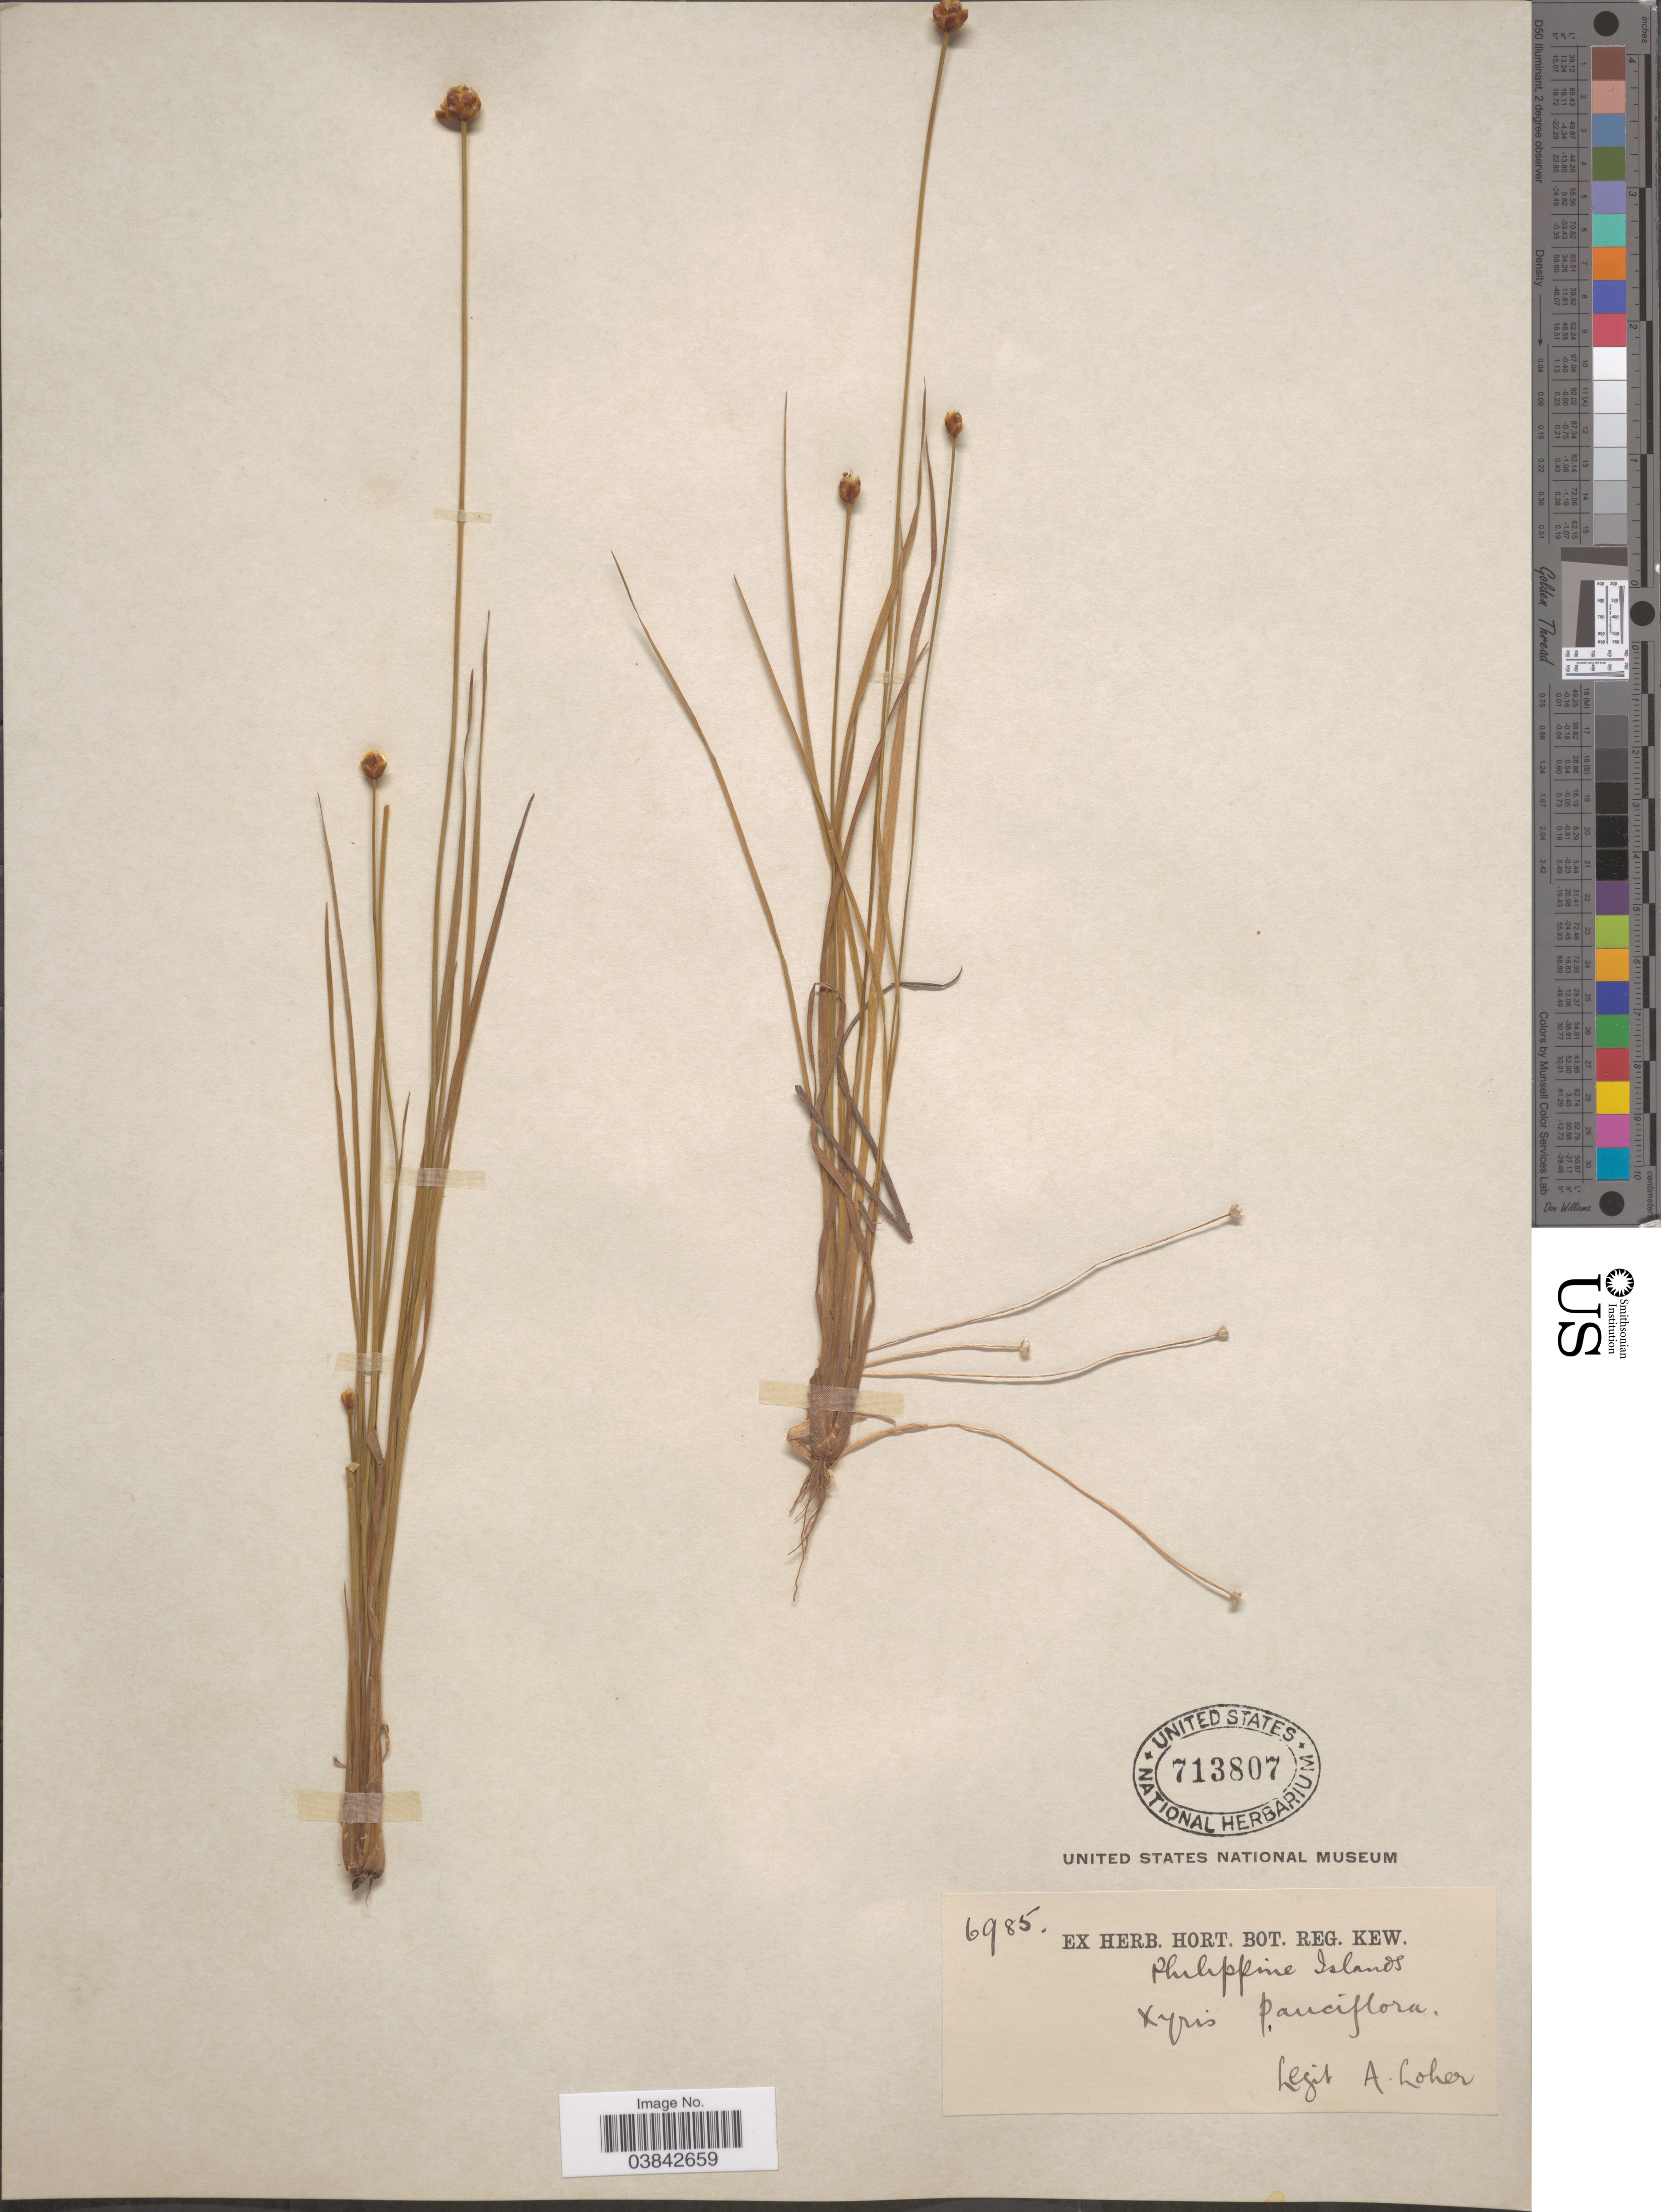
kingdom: Plantae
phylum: Tracheophyta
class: Liliopsida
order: Poales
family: Xyridaceae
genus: Xyris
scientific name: Xyris pauciflora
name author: Willd.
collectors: A. Loher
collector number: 6985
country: Philippines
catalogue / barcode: US 713807